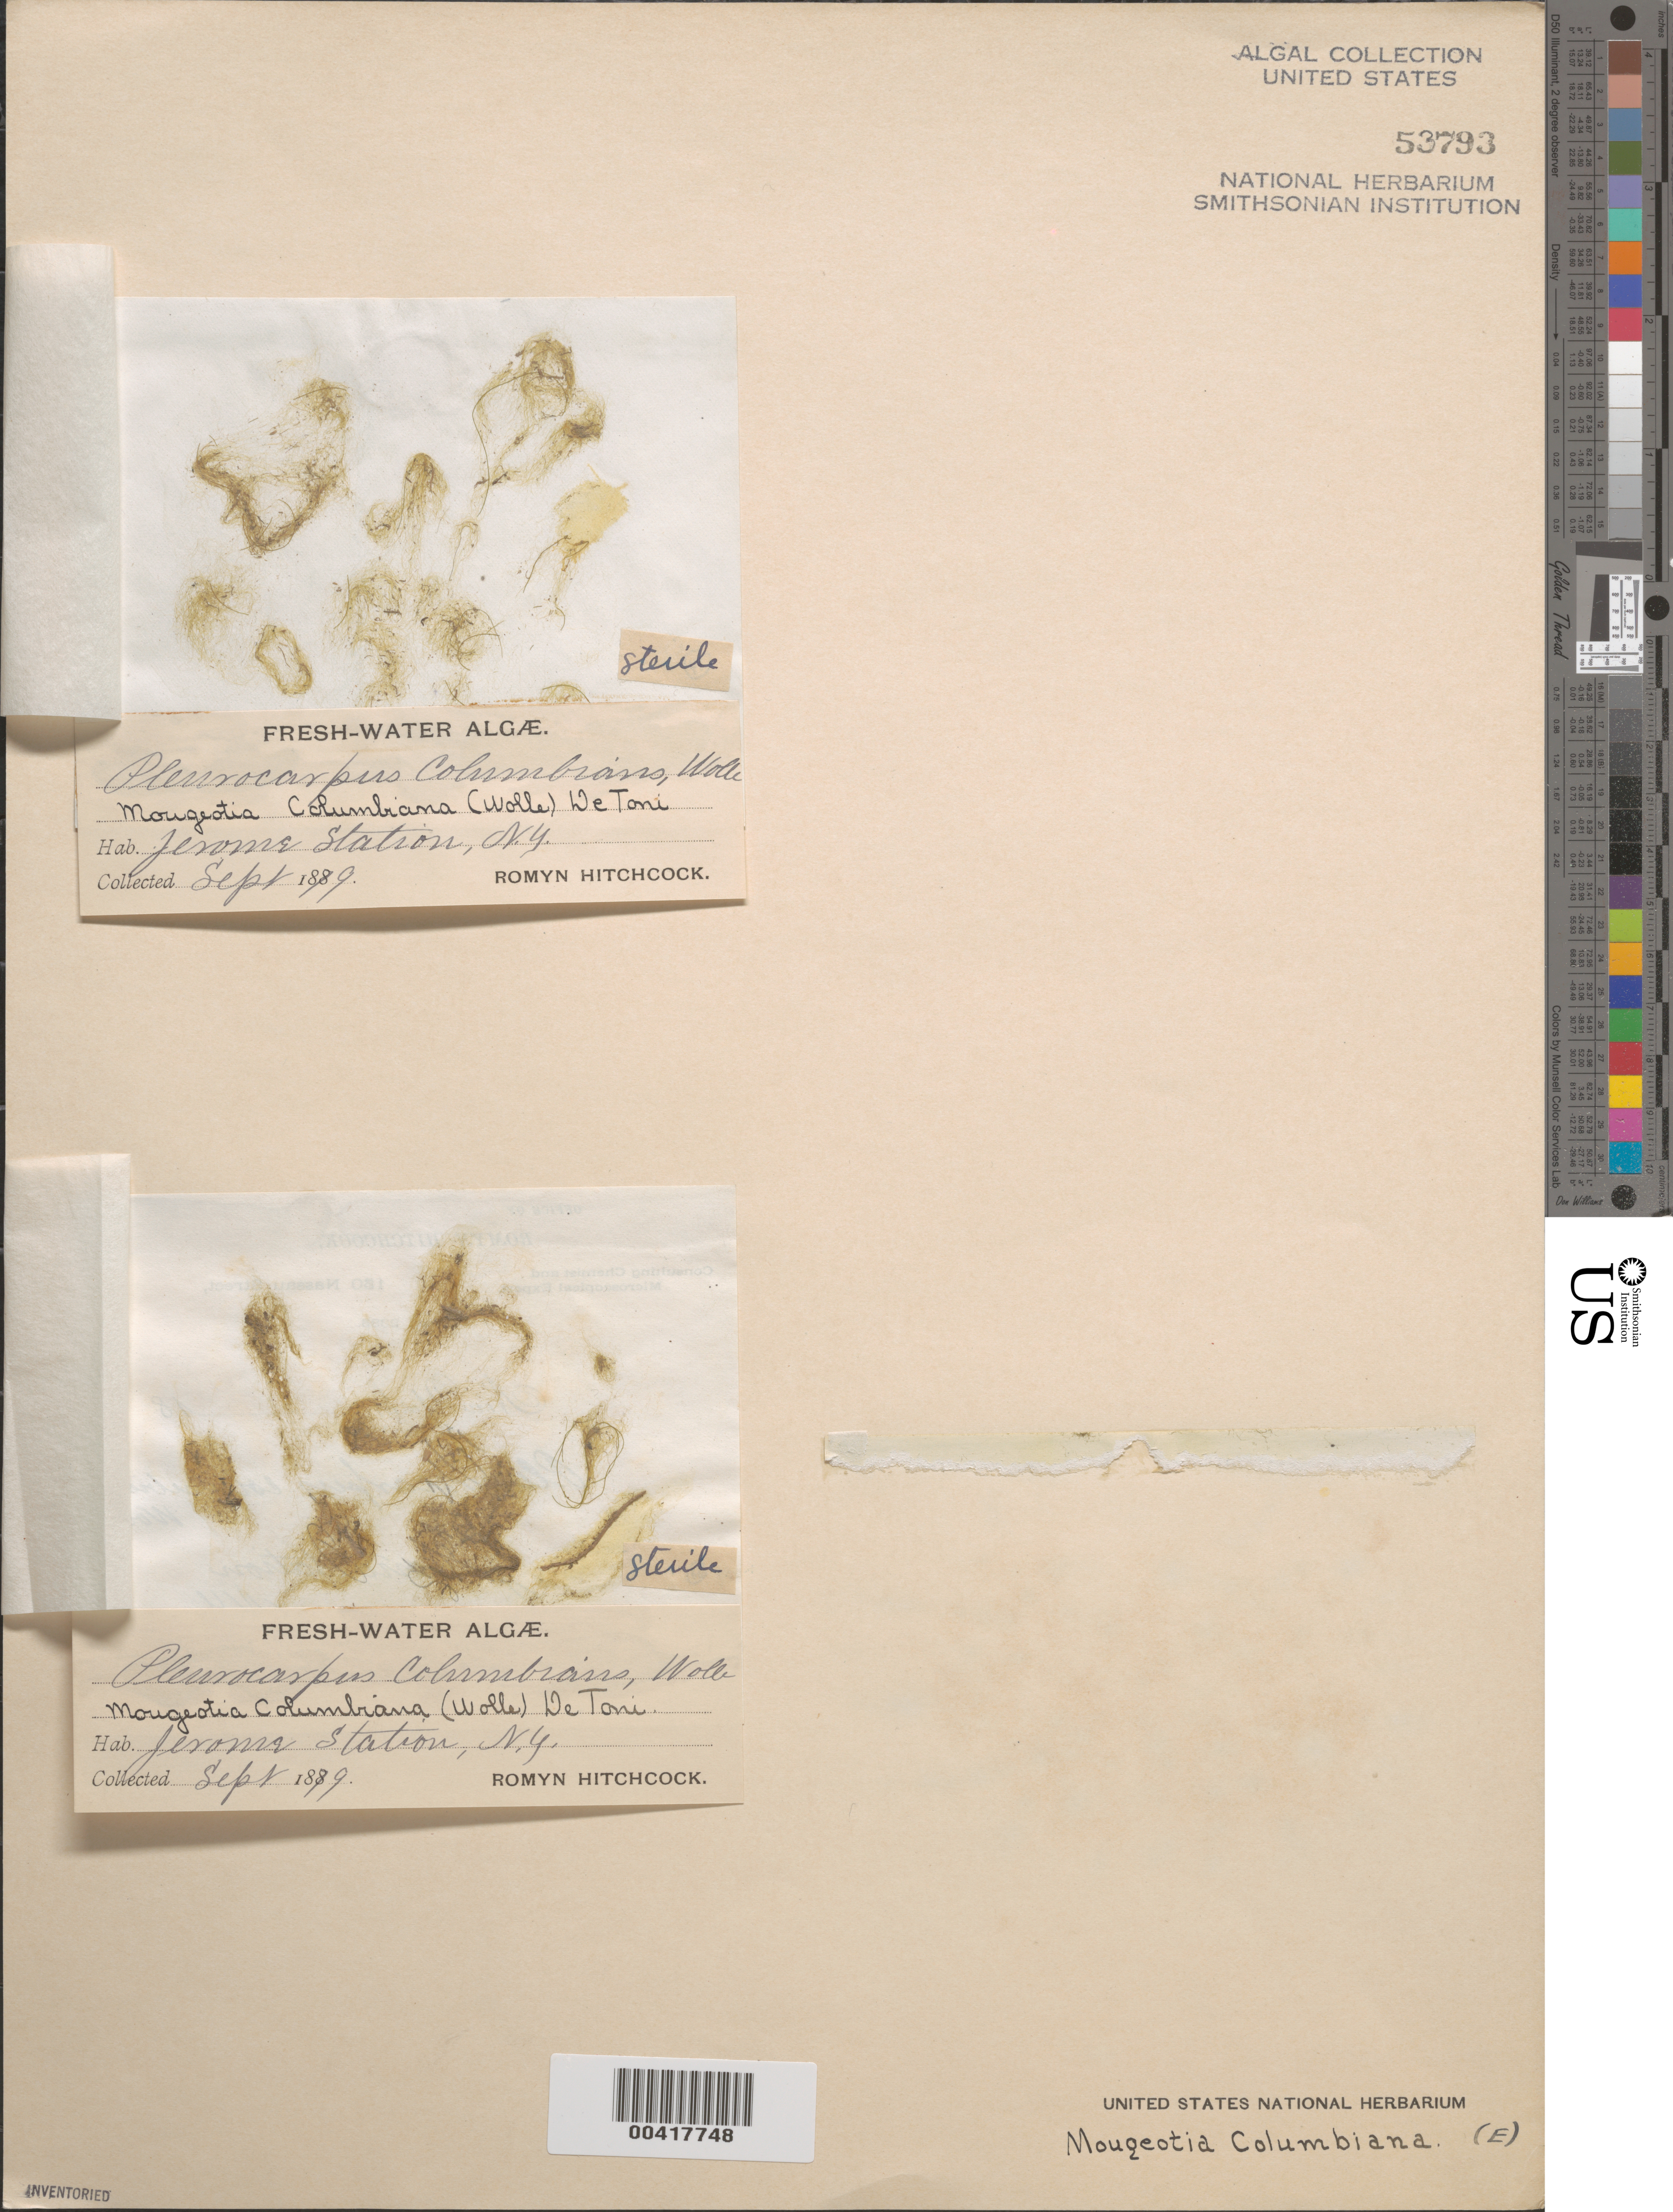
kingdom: Plantae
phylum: Charophyta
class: Zygnematophyceae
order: Zygnematales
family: Zygnemataceae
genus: Mougeotia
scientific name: Mougeotia columbiana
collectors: R. Hitchcock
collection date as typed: Sep 1879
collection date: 1879-09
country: United States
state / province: New York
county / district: Bronx County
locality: Jerome Station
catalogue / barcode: US 53793